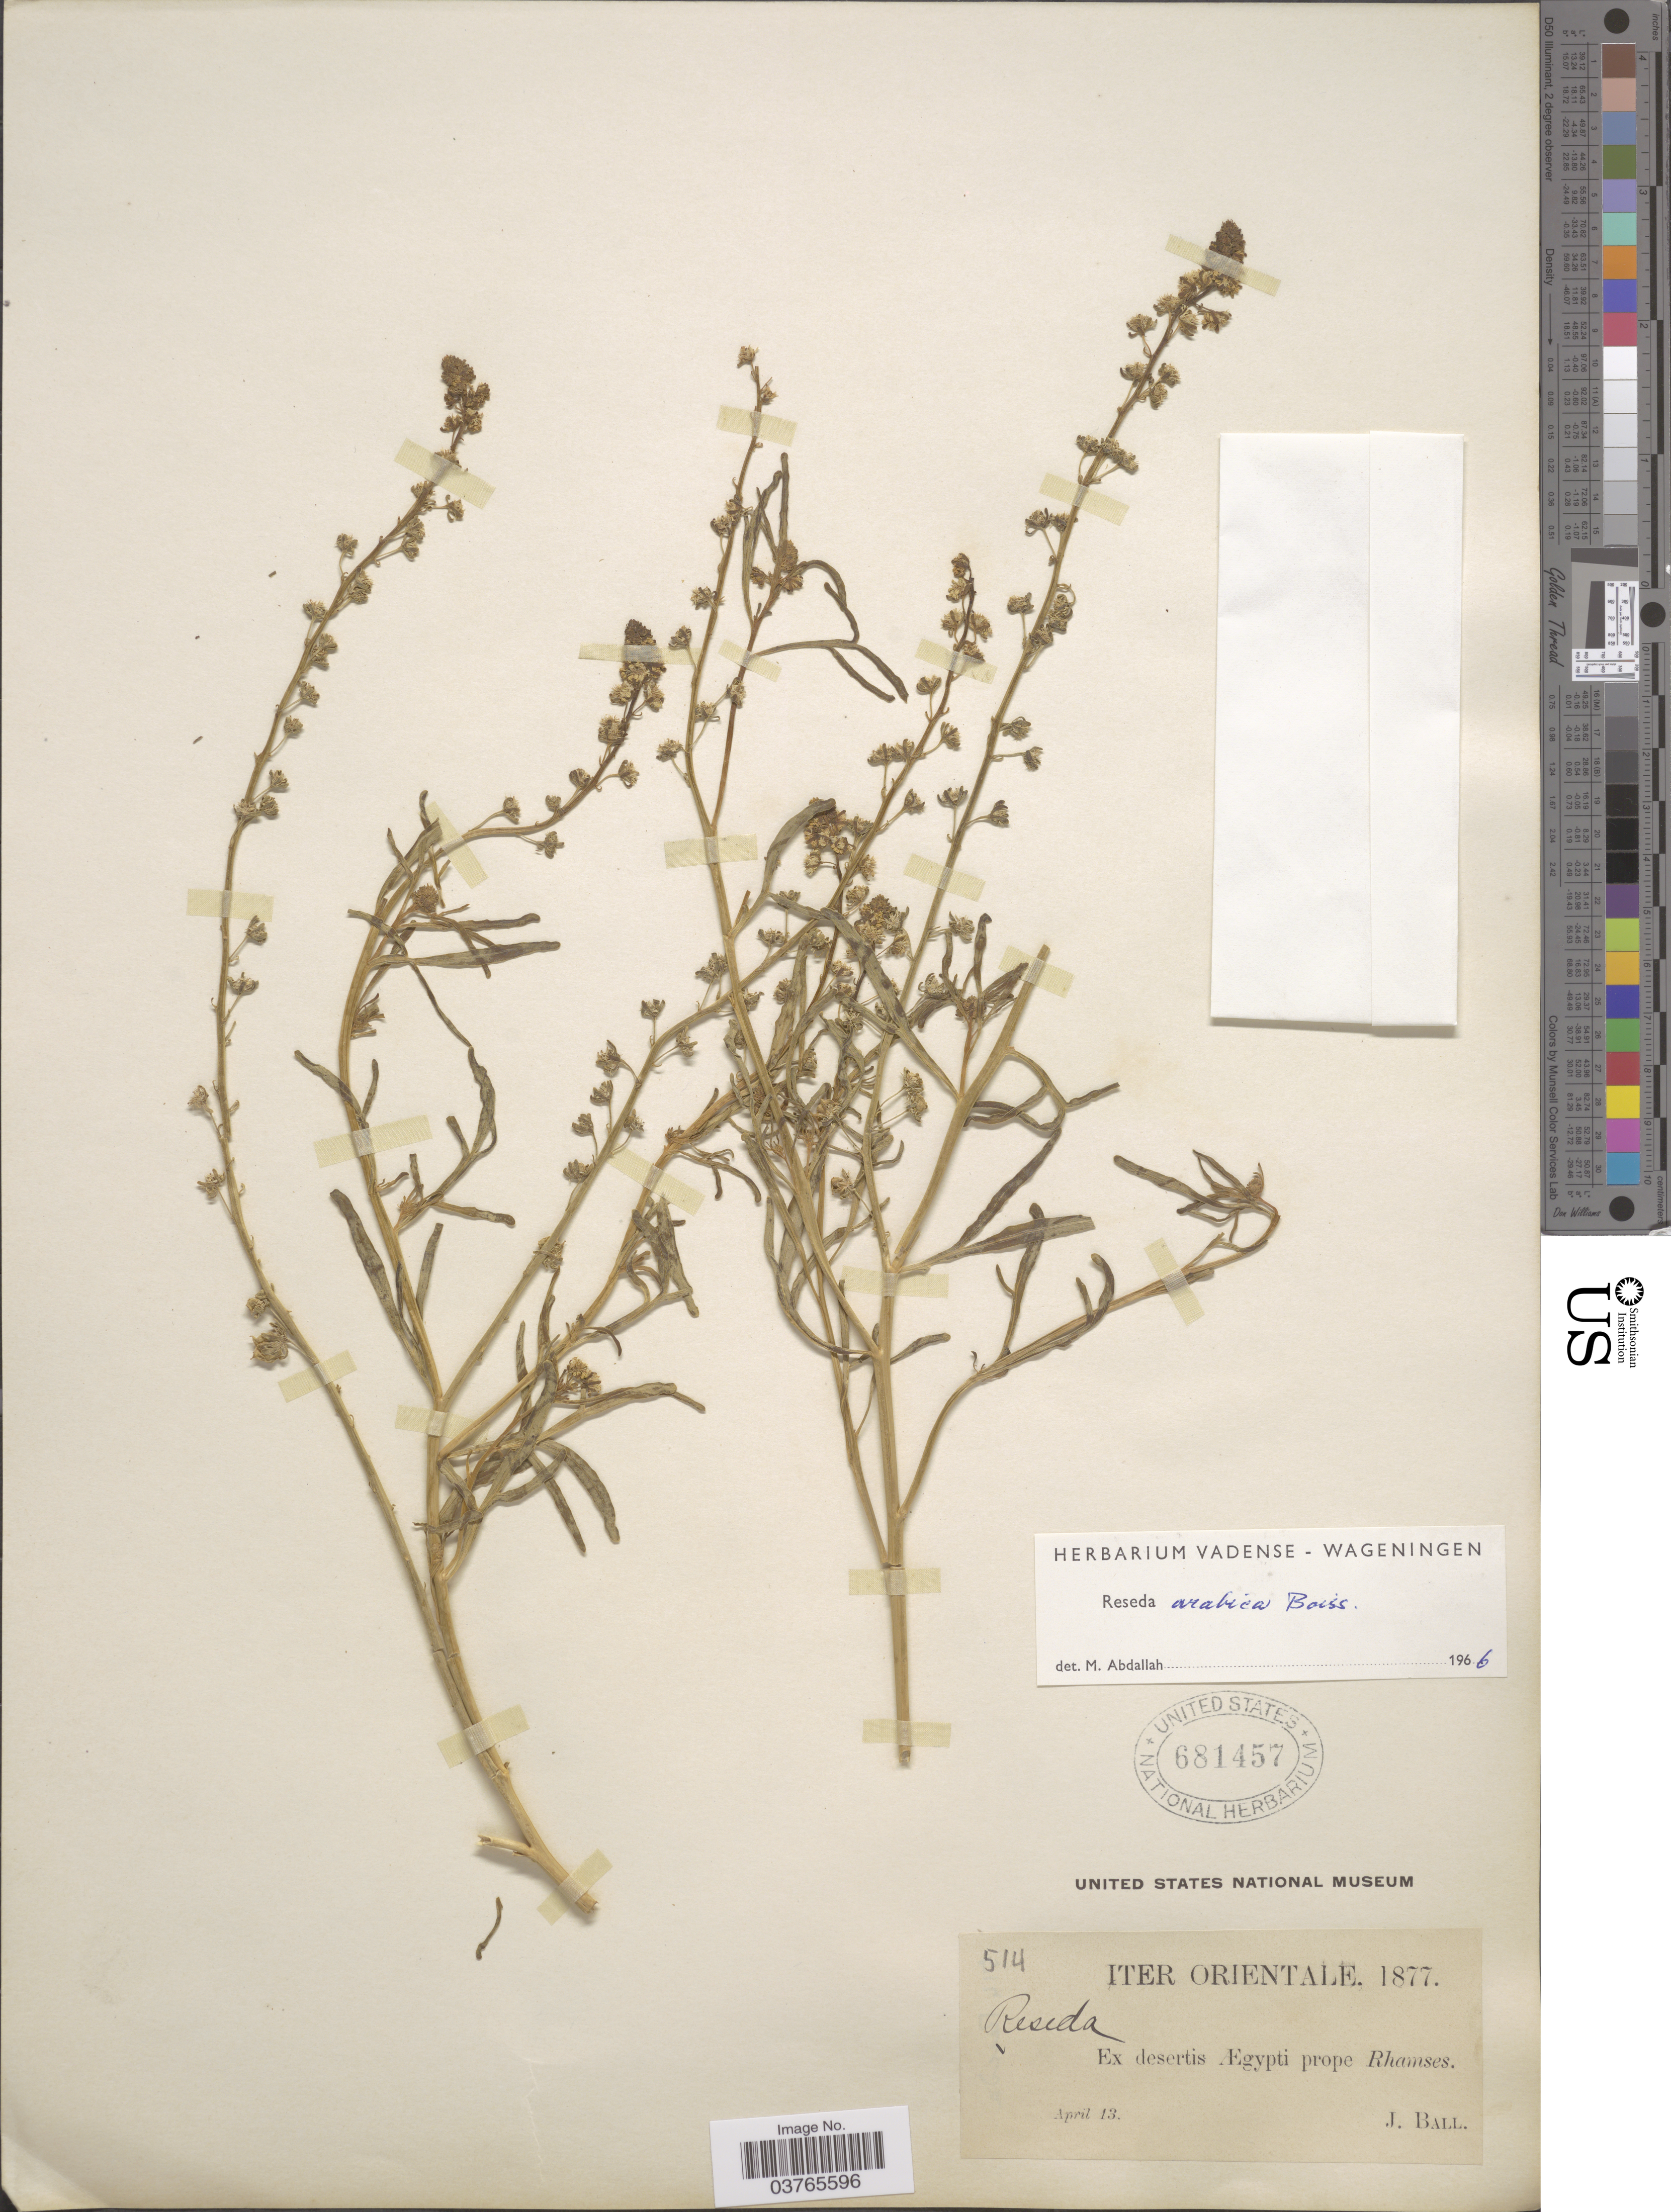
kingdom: Plantae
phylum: Tracheophyta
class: Magnoliopsida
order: Brassicales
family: Resedaceae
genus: Reseda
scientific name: Reseda arabica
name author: Boiss.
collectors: J. Ball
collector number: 514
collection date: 1877-04-13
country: Egypt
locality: Iter Orientale. Ex desertis Ægypti prope Rhamses.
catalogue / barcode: US 681457